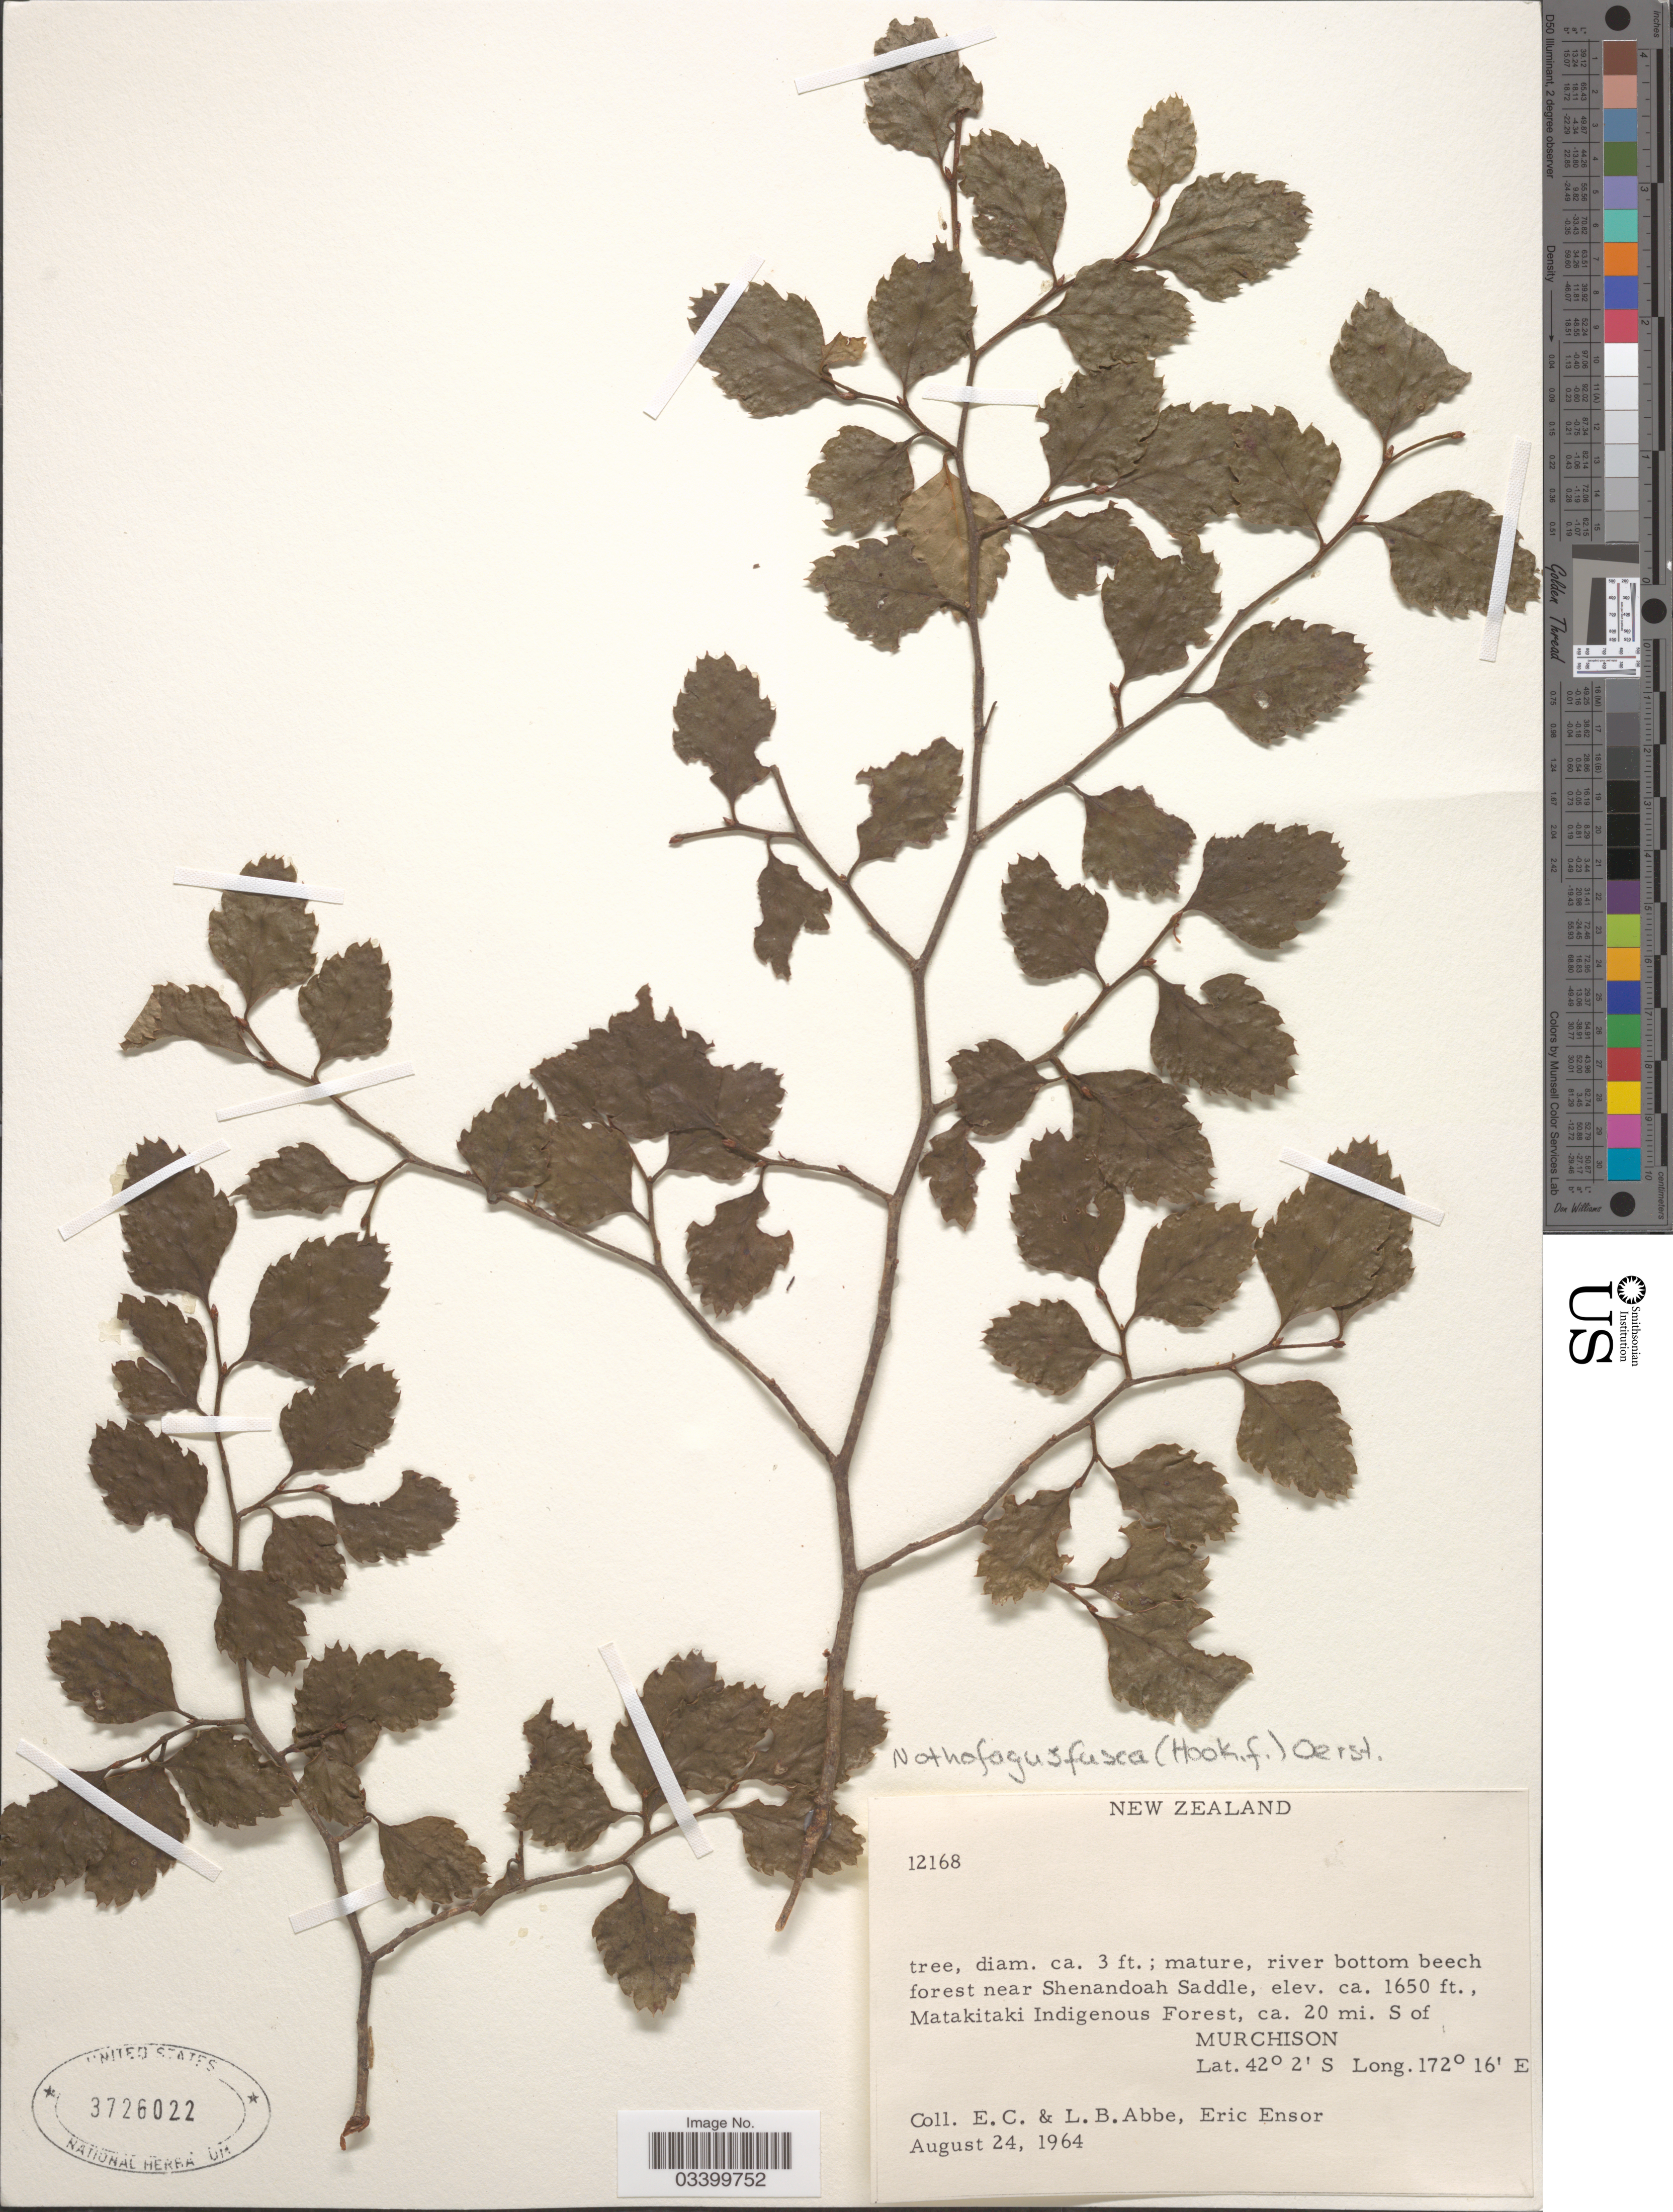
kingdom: Plantae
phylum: Tracheophyta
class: Magnoliopsida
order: Fagales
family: Nothofagaceae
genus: Nothofagus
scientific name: Nothofagus fusca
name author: (Hook. f.) Oerst.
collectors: E. C. Abbe, L. B. Abbe & E. Ensor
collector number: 12168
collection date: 1964-08-24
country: New Zealand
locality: River bottom beech forest near Shenandoah Saddle. Matakitaki Indigenous Forest, ca. 20 mi. S of Murchison.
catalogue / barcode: US 3726022